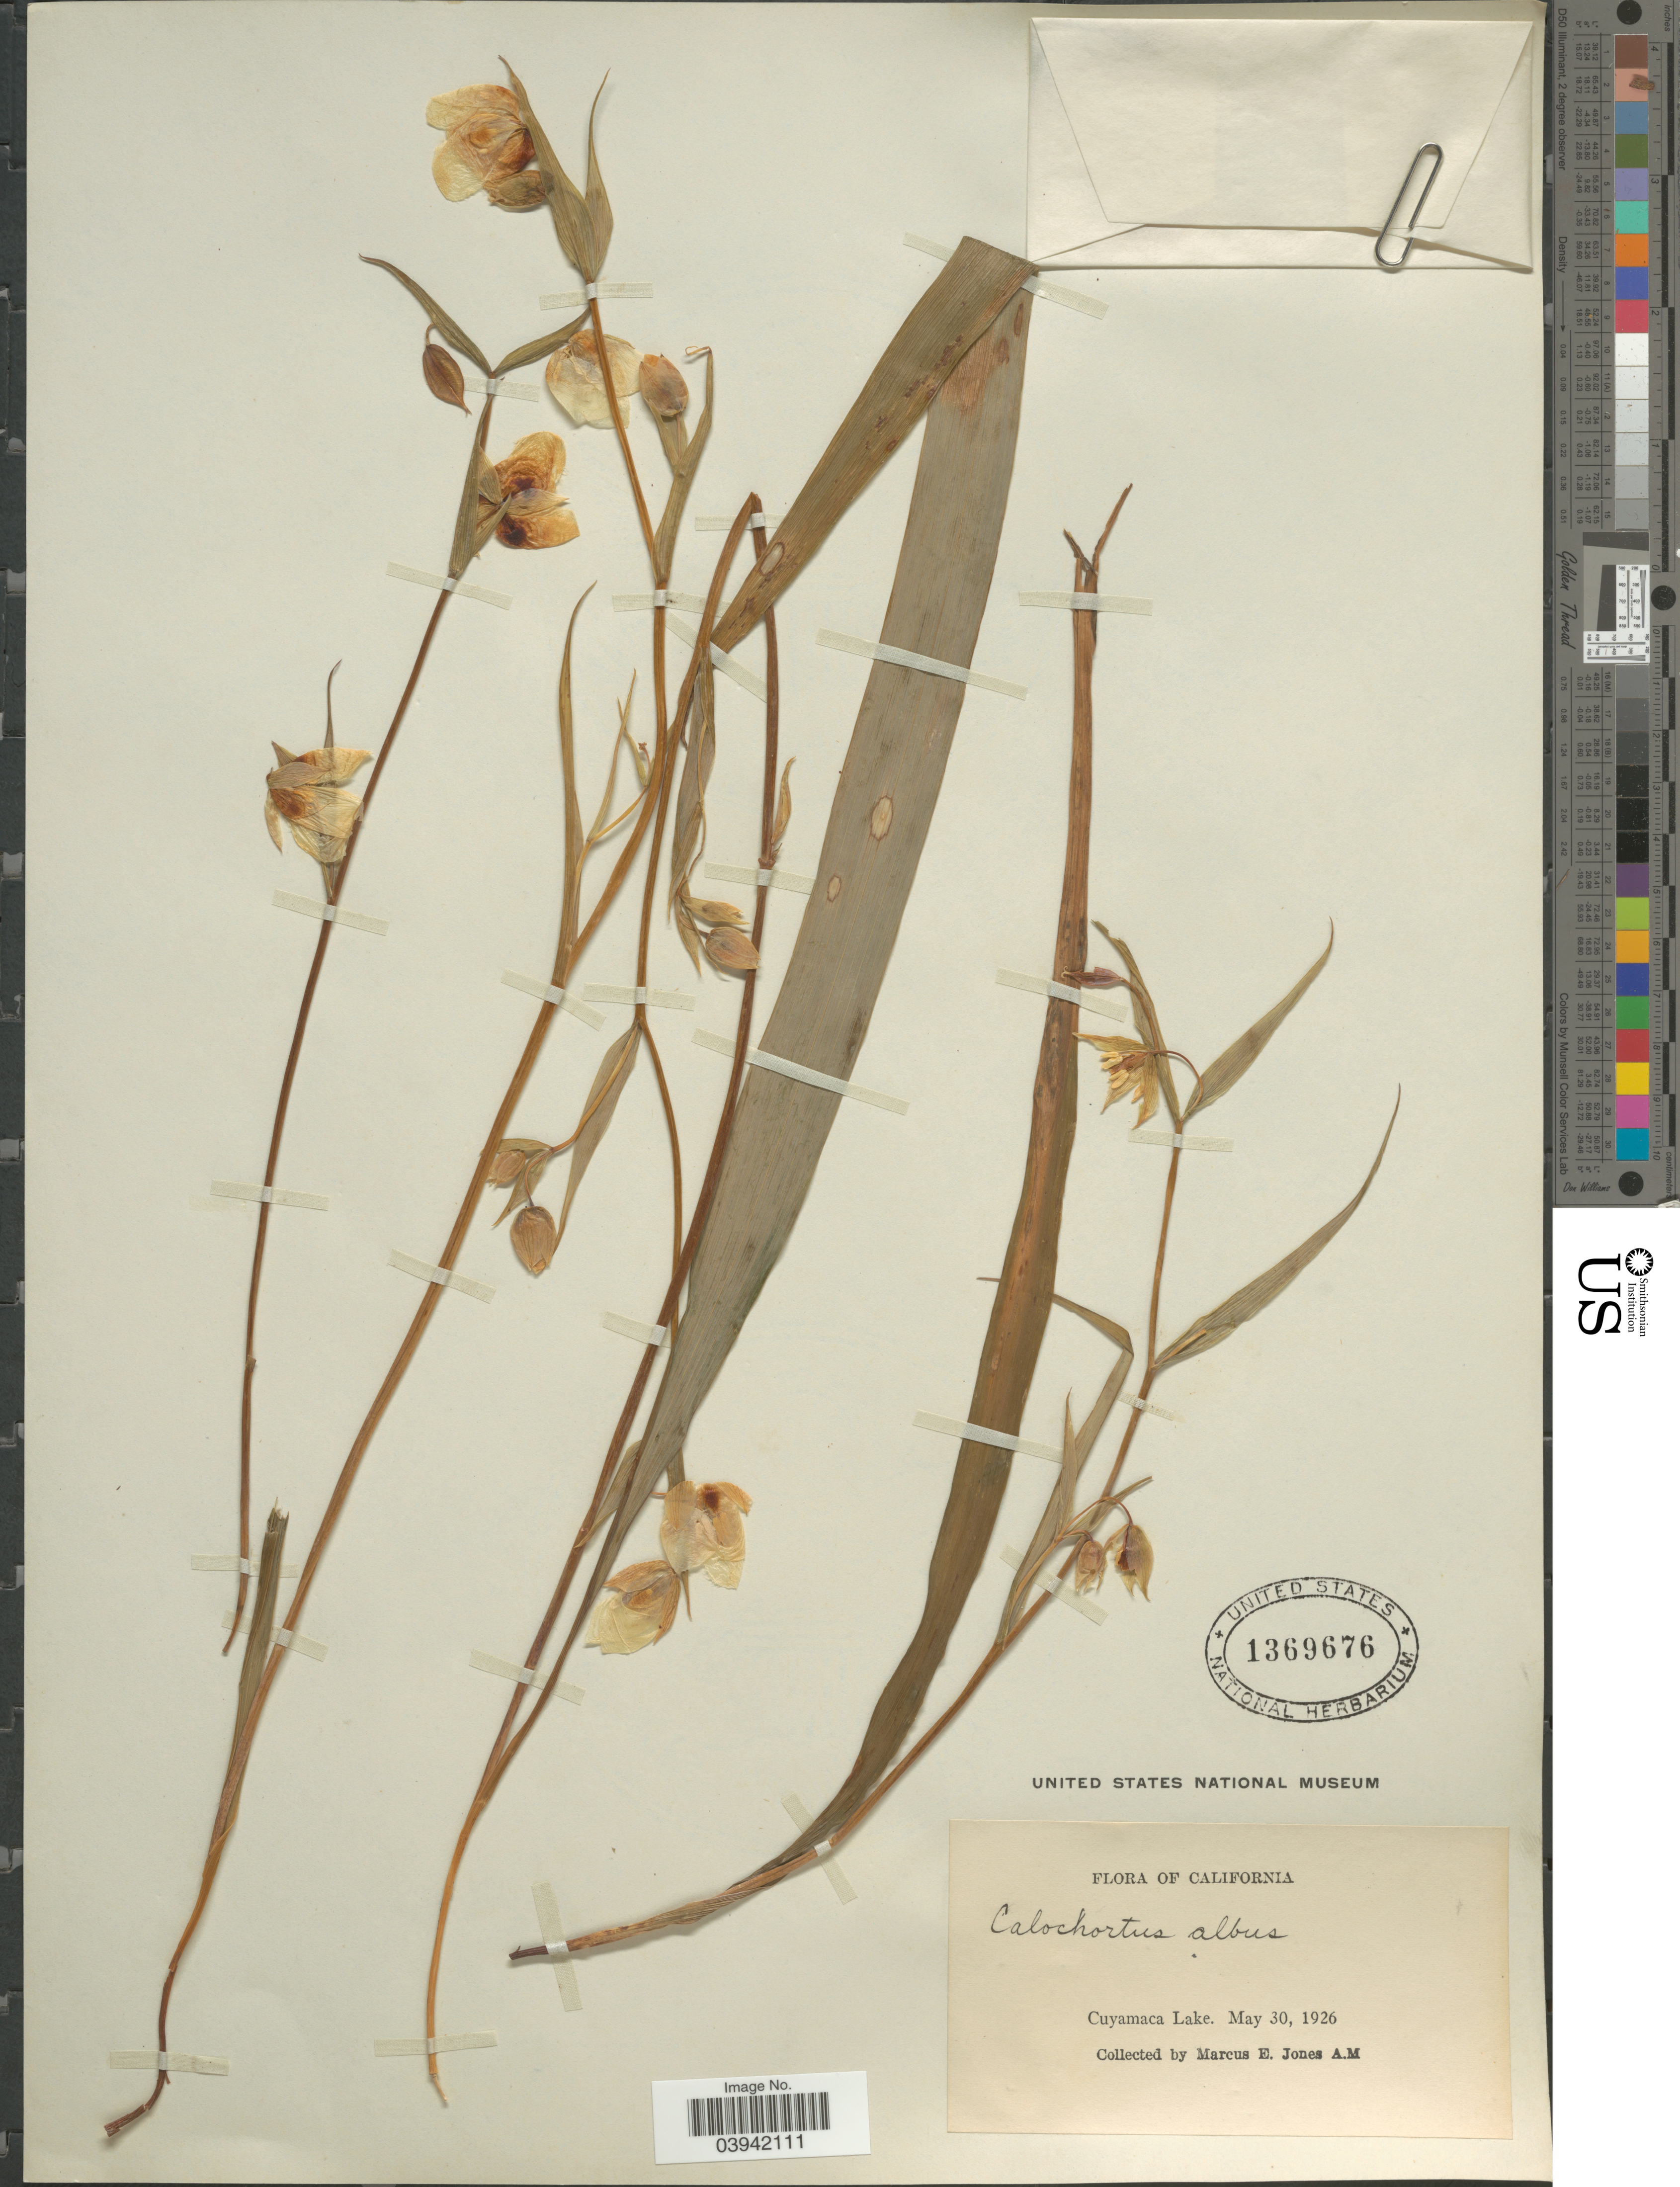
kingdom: Plantae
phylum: Tracheophyta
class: Liliopsida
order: Liliales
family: Liliaceae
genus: Calochortus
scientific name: Calochortus albus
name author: (Benth.) Douglas ex Benth.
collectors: M. E. Jones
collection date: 1926-05-30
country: United States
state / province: California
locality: Cuyamaca Lake.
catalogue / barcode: US 1369676